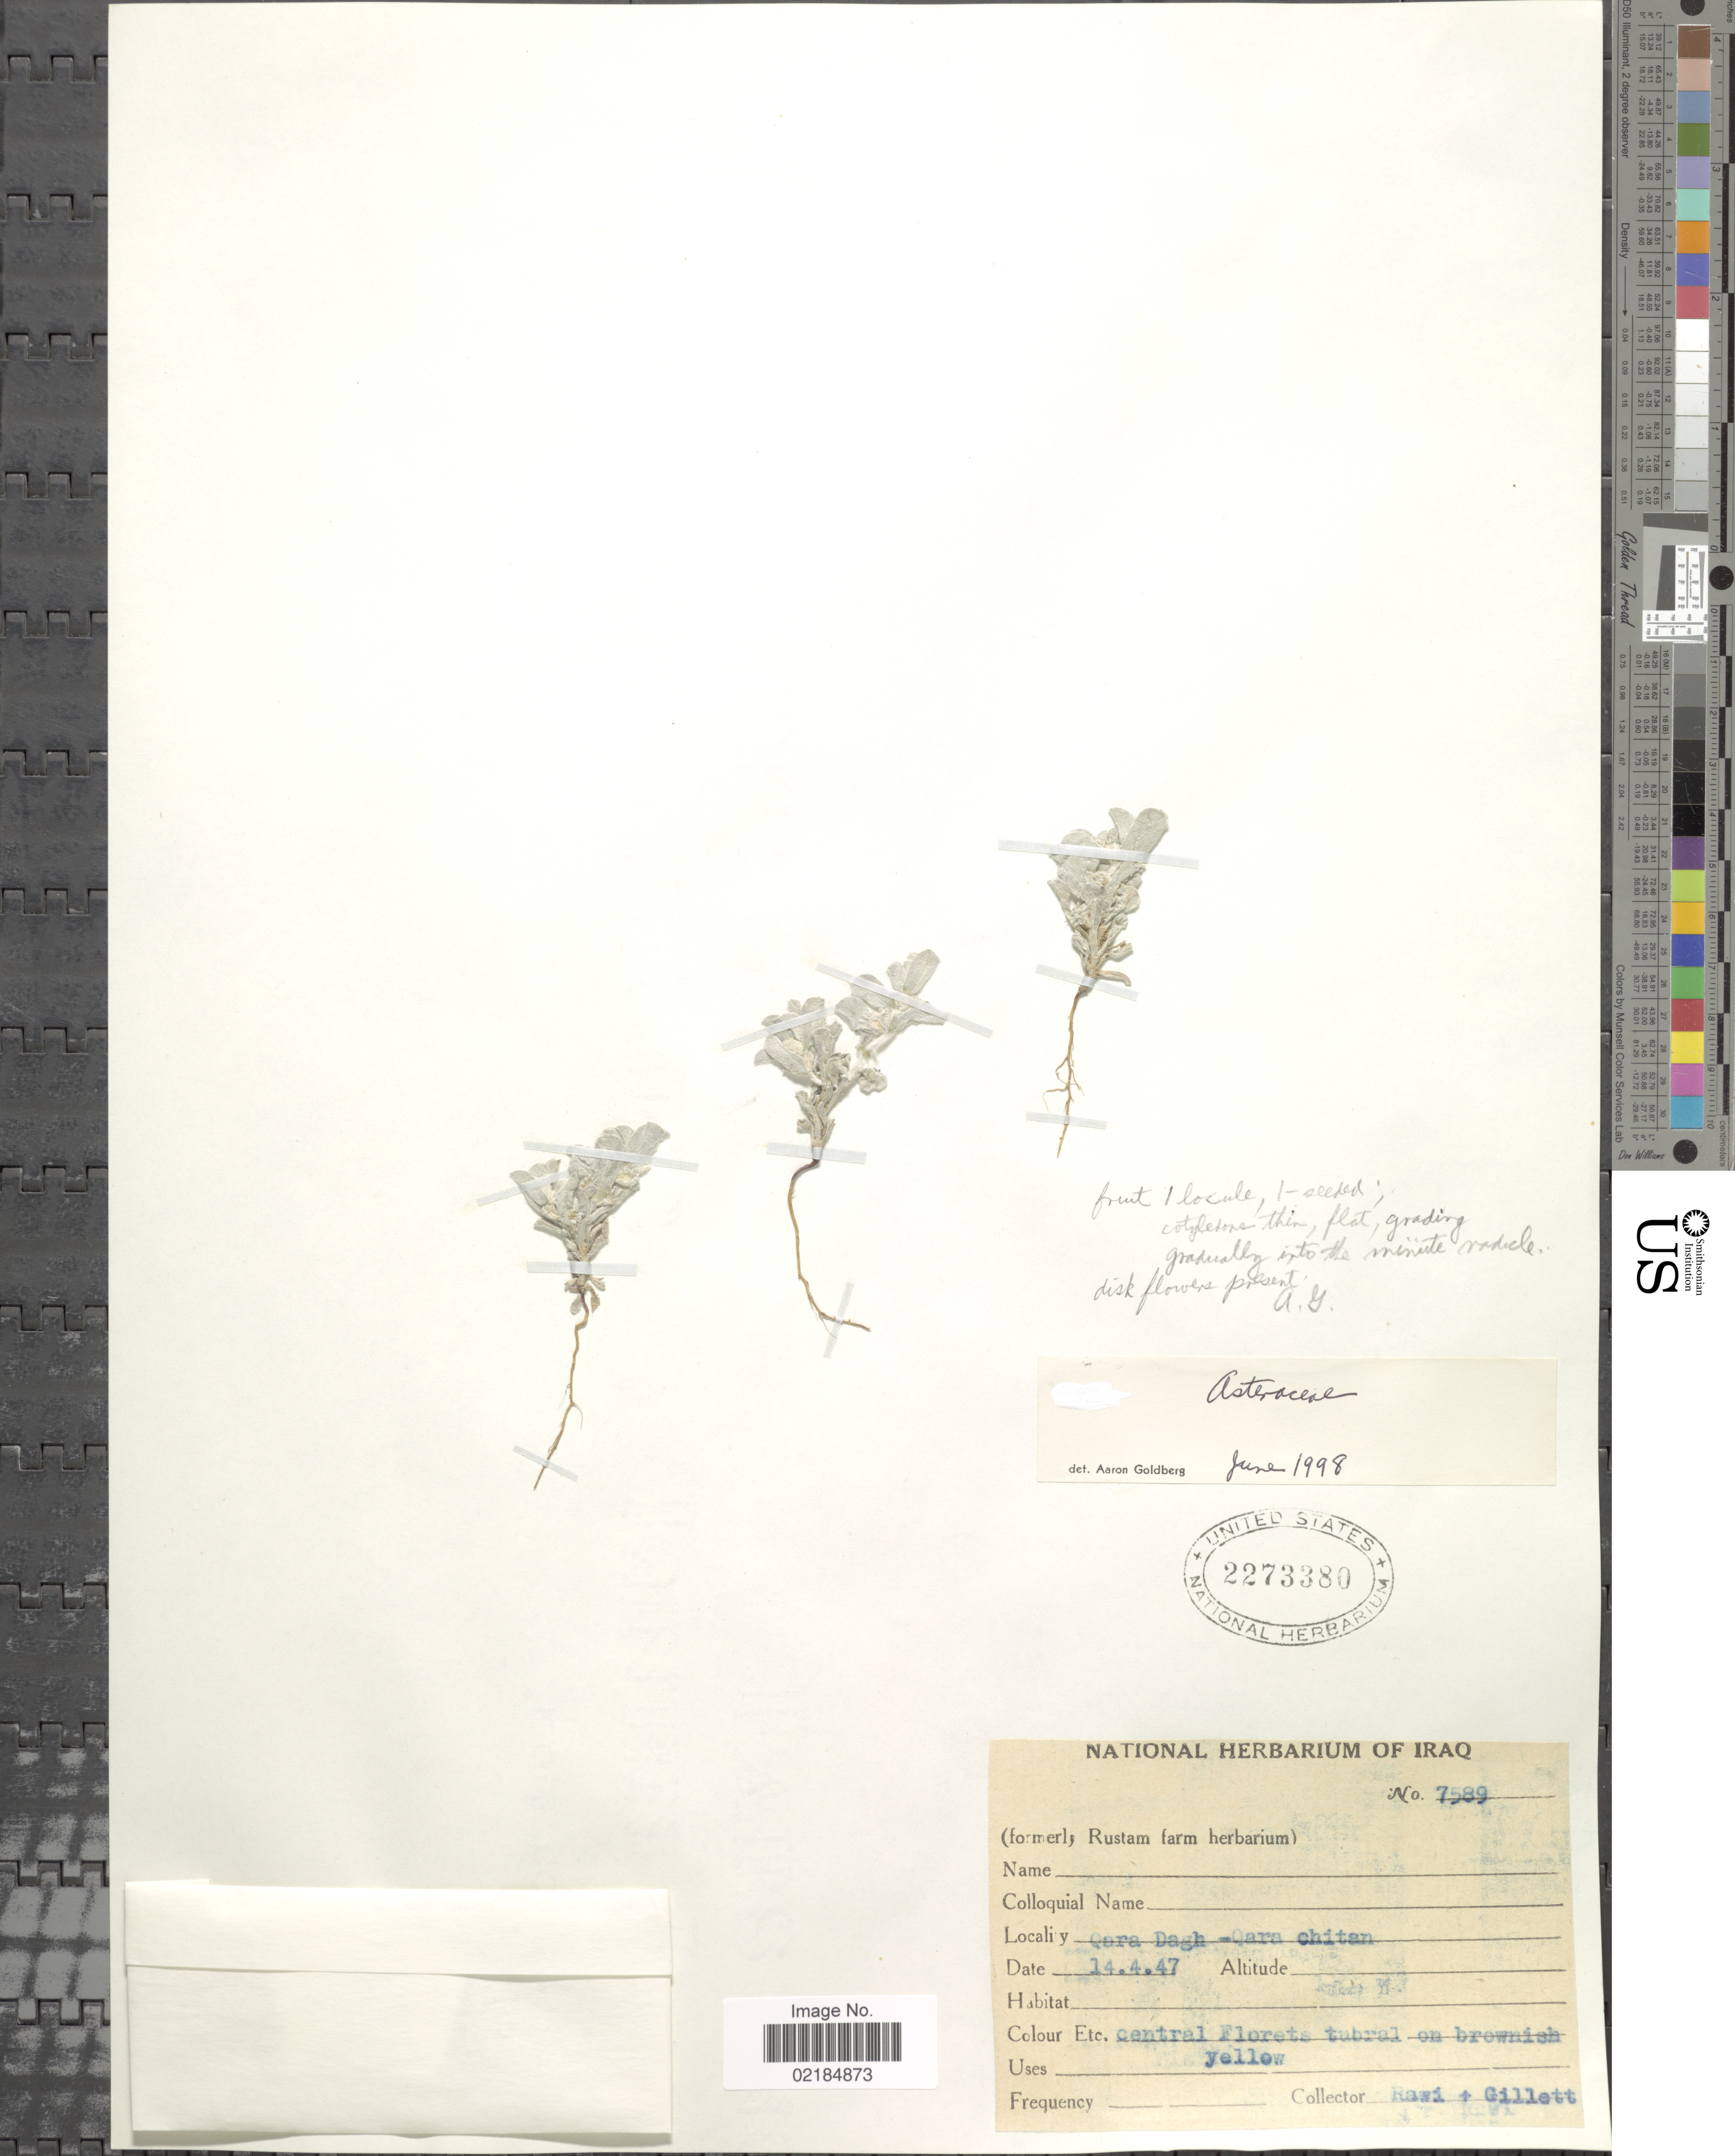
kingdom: Plantae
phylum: Tracheophyta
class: Magnoliopsida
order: Asterales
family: Asteraceae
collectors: -. Rawi & Gillett, --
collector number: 7589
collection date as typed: Transcribed d/m/y: 14/4/47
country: Iraq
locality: Qara Dagh - Qara chitan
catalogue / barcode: US 2273380